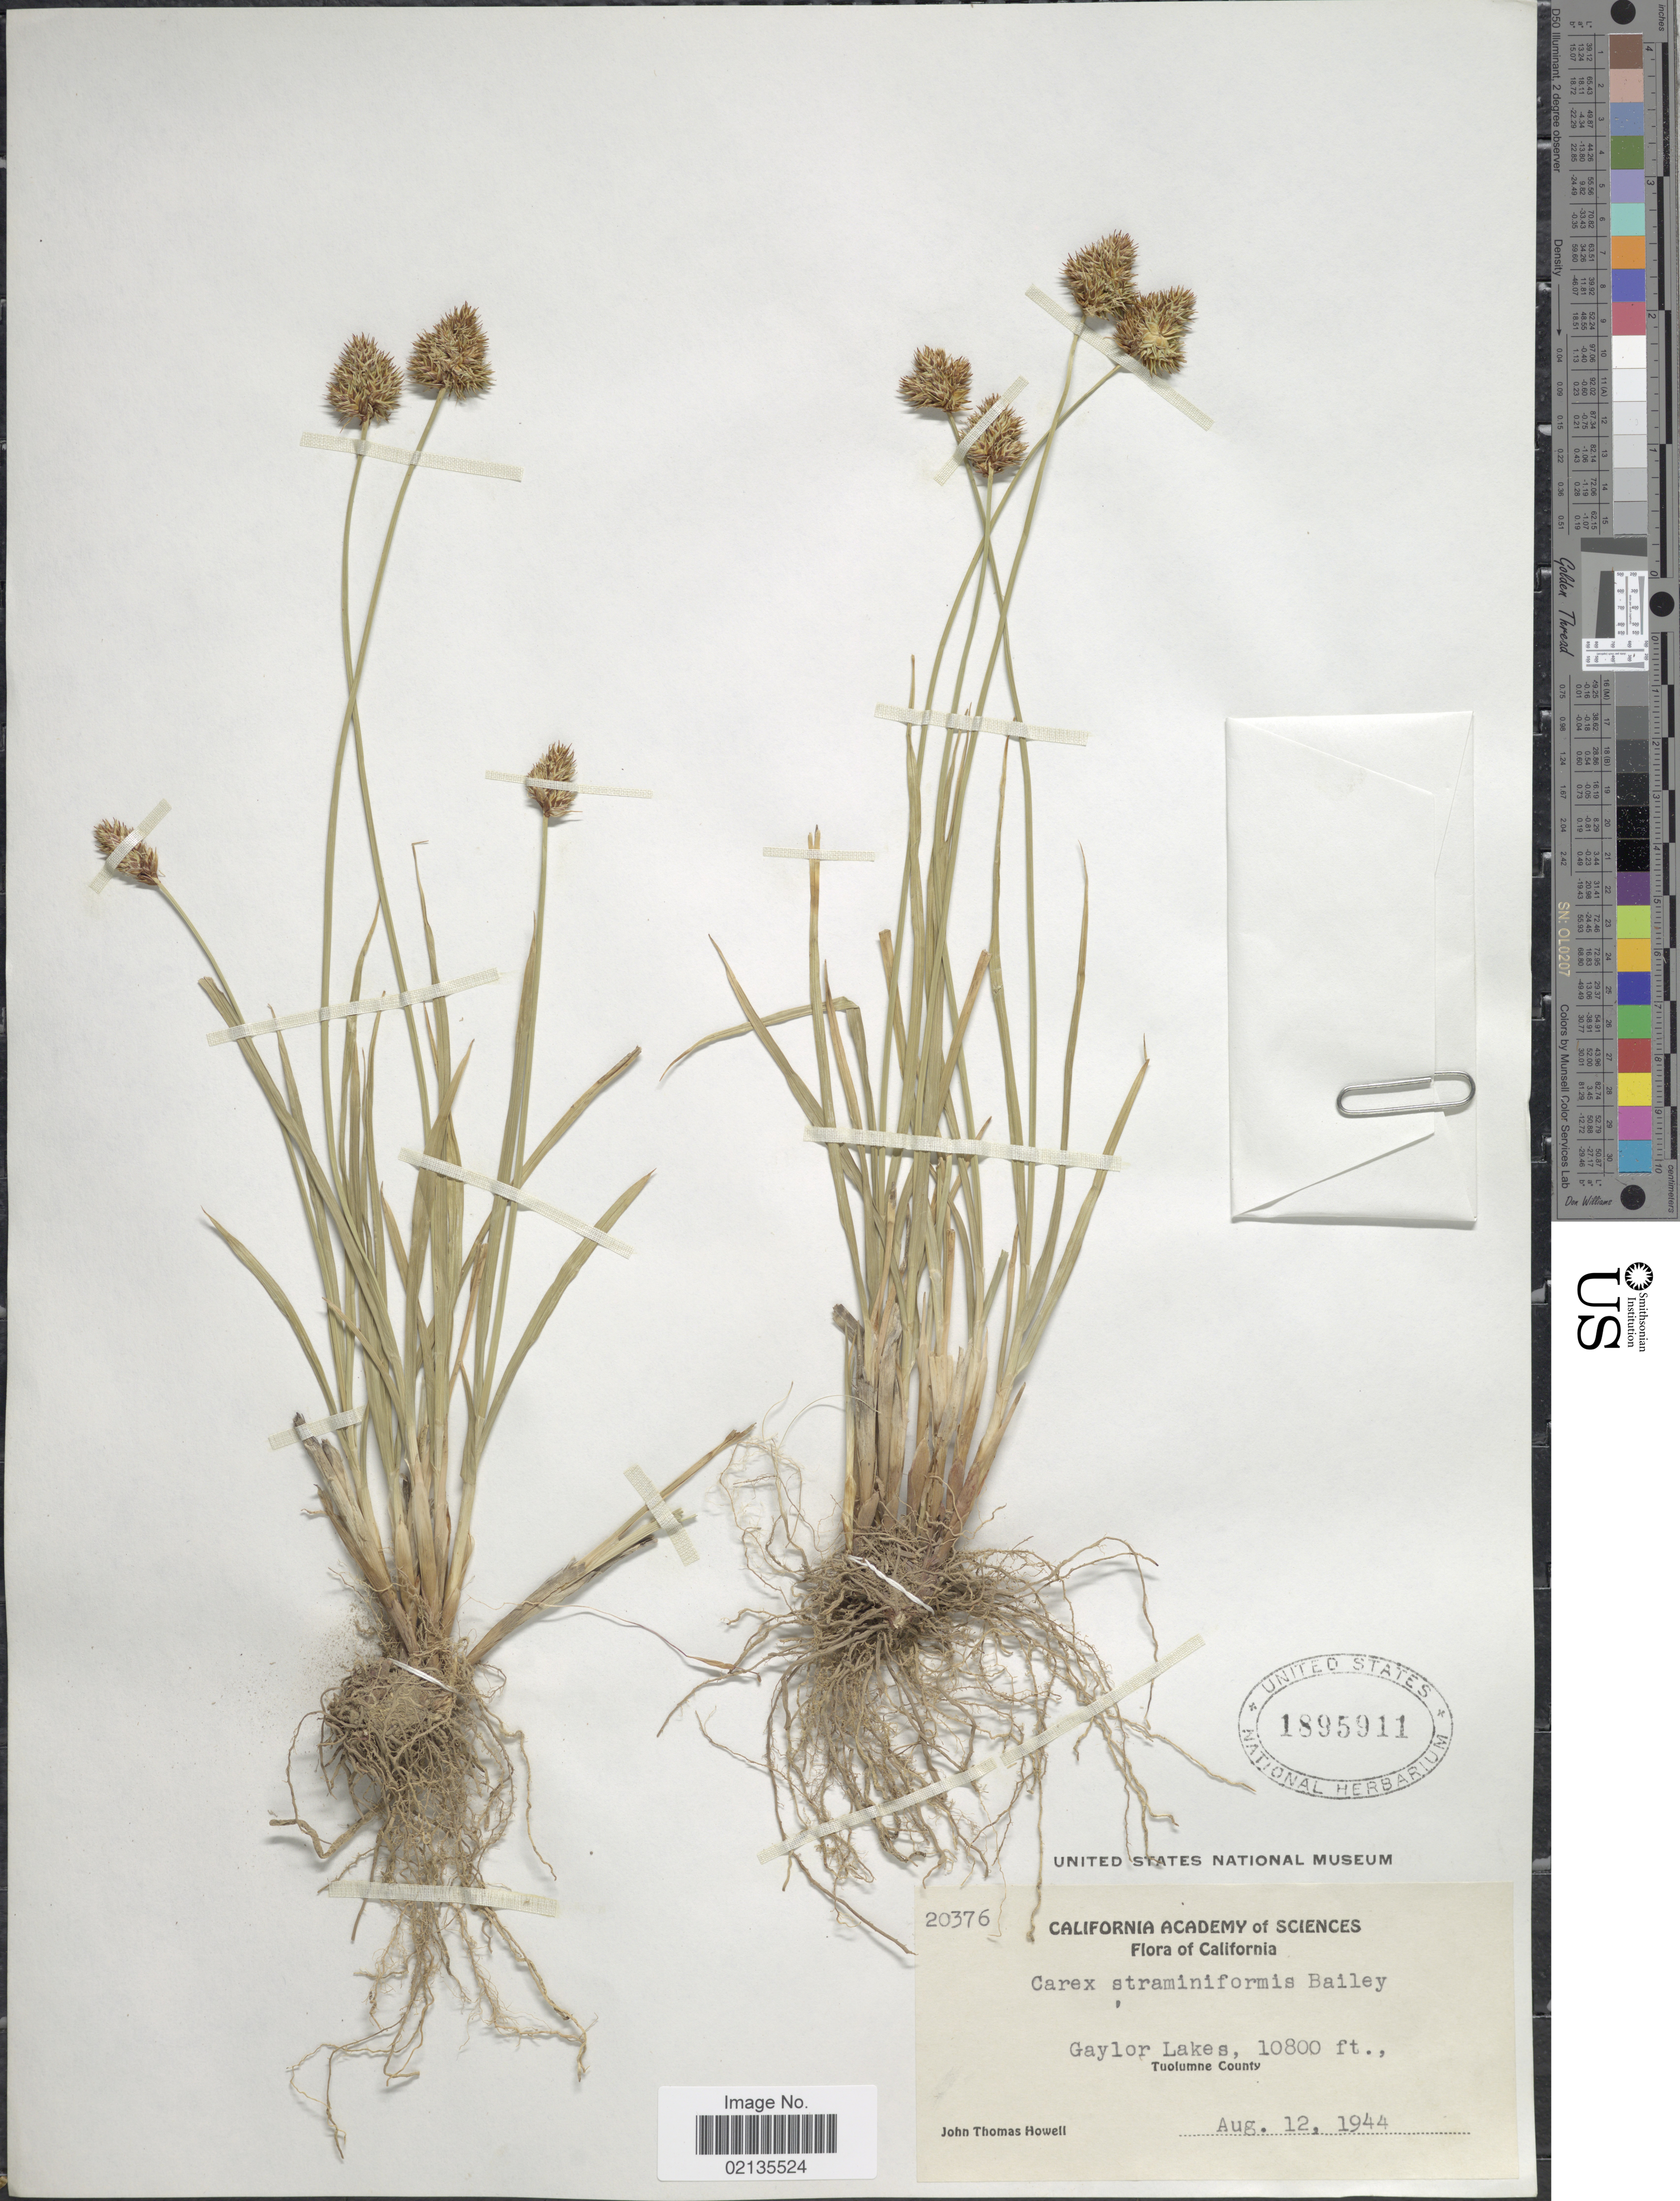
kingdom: Plantae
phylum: Tracheophyta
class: Liliopsida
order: Poales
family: Cyperaceae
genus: Carex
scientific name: Carex straminiformis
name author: L.H. Bailey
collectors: J. T. Howell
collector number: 20376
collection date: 1944-08-12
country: United States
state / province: California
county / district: Tuolumne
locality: Gaylor Lakes, Tuolumne County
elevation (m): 3292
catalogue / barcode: US 1895911